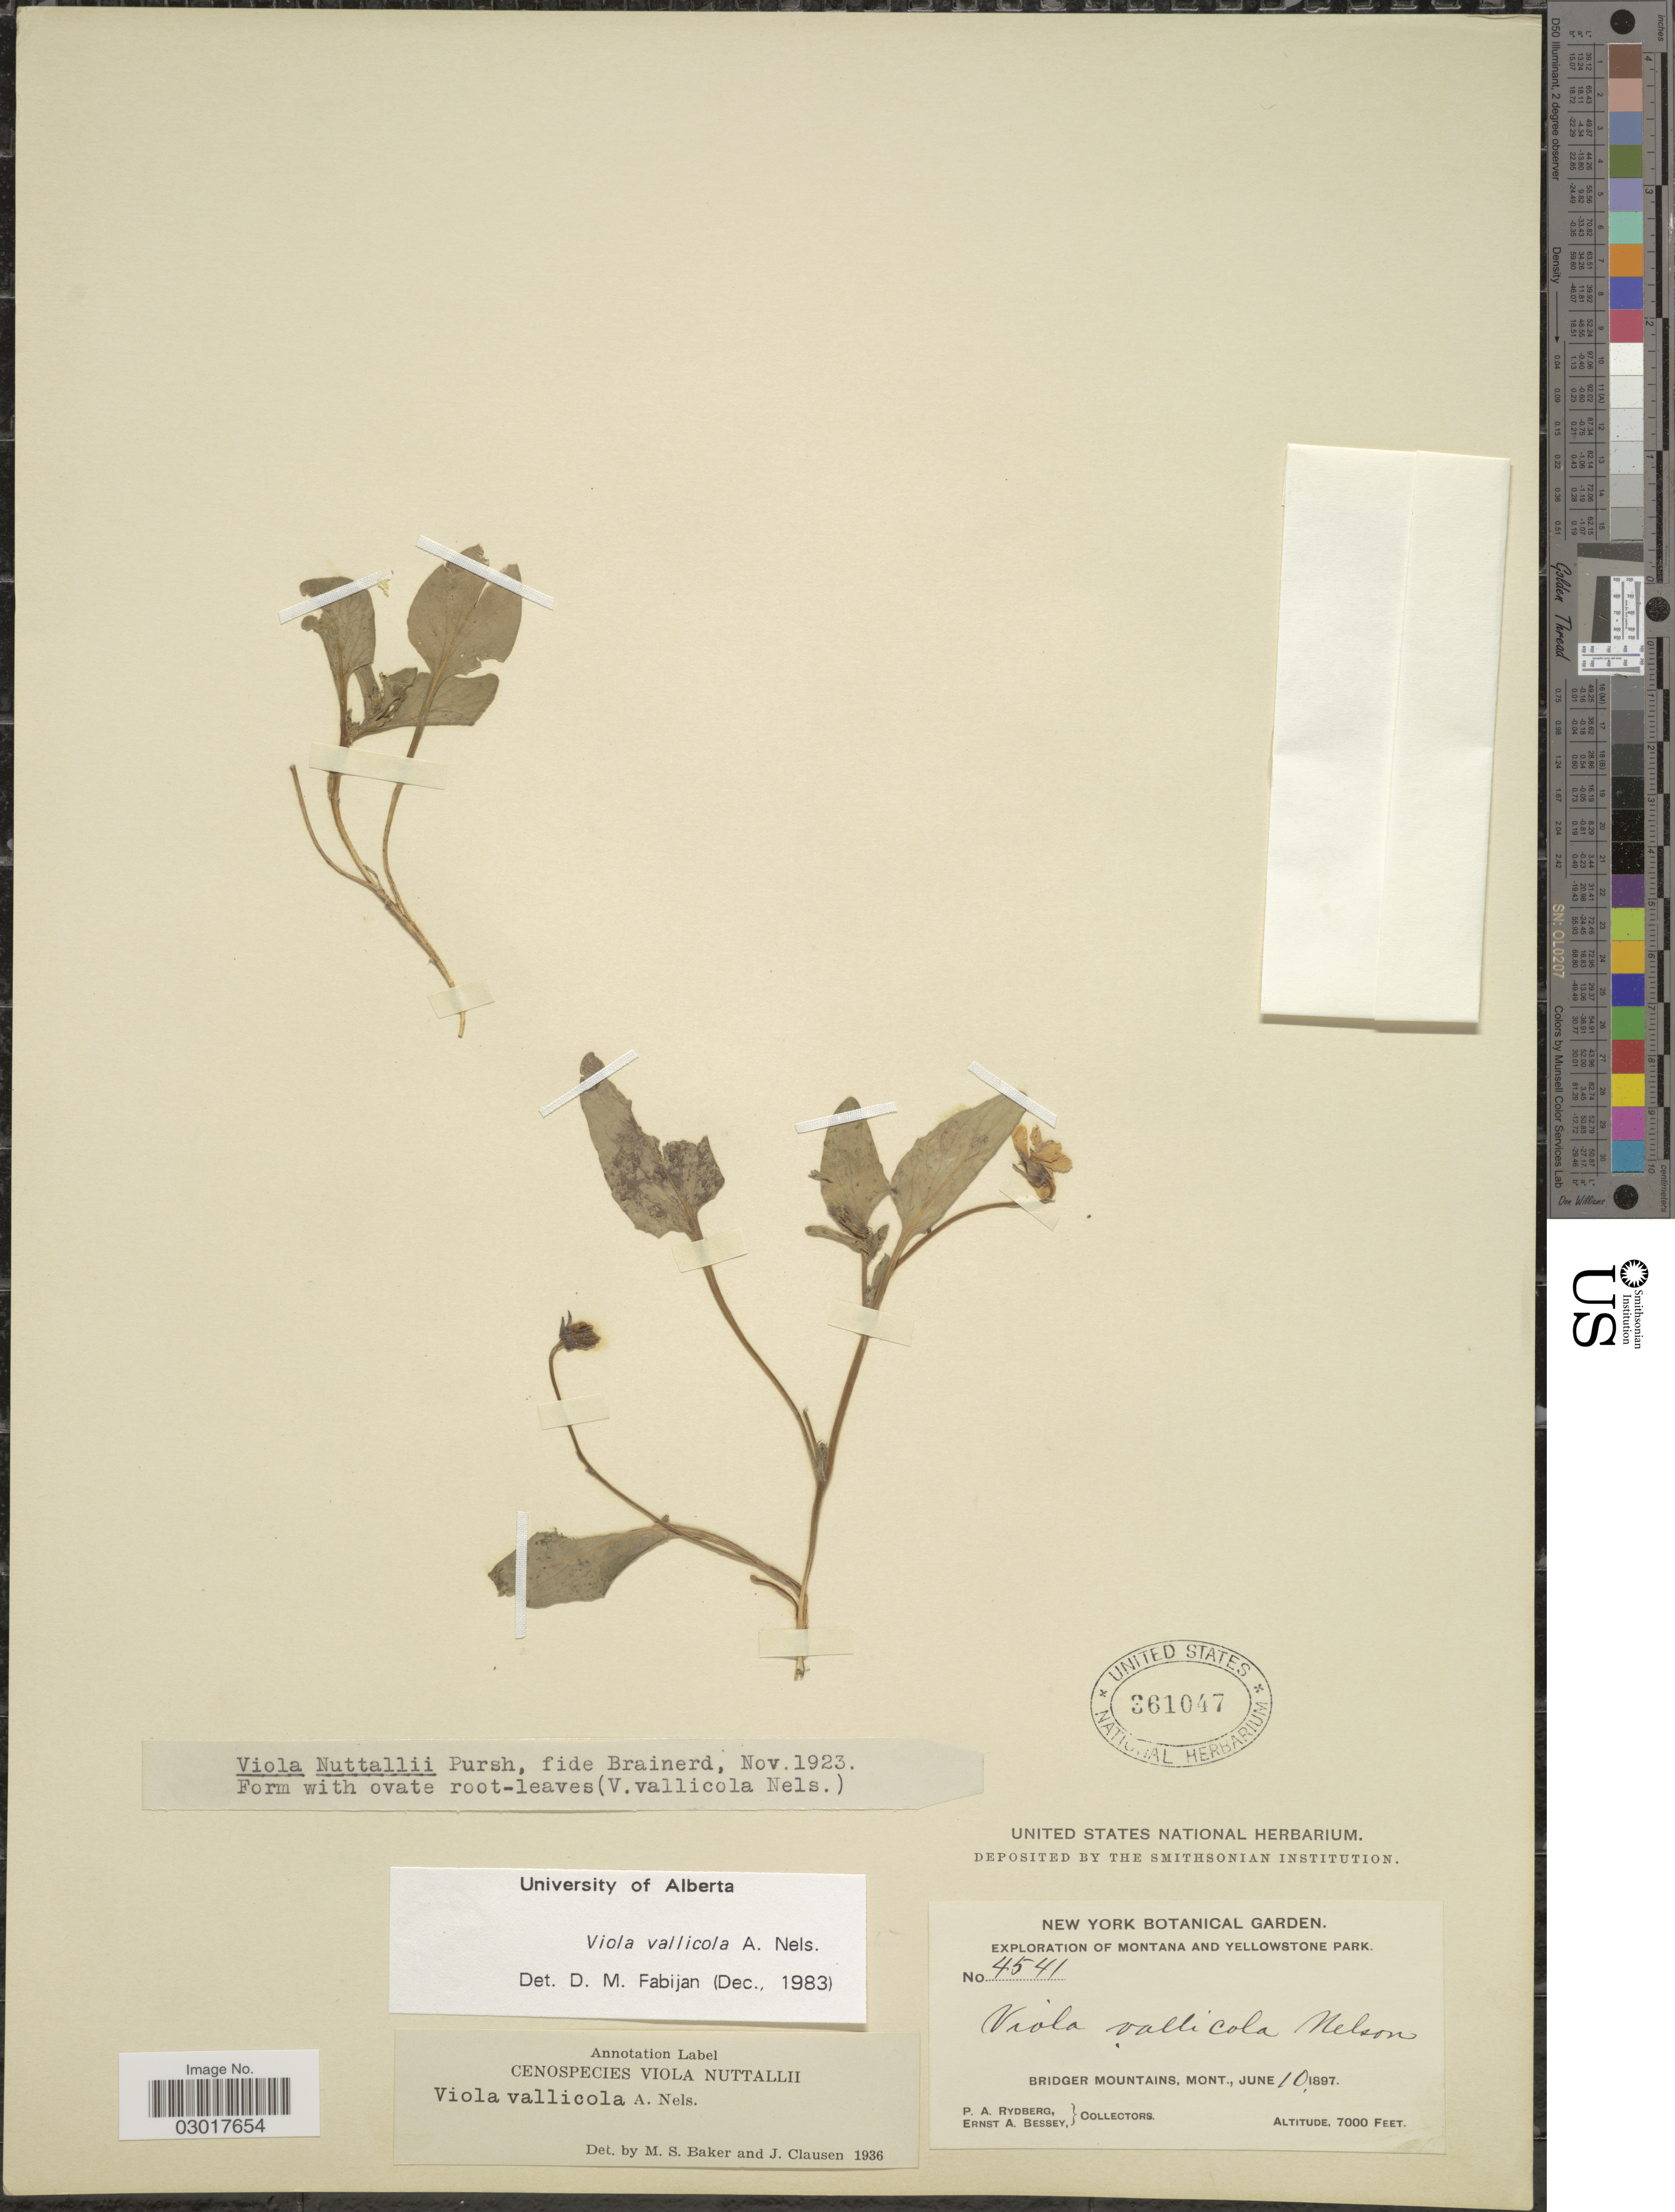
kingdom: Plantae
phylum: Tracheophyta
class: Magnoliopsida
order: Malpighiales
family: Violaceae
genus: Viola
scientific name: Viola vallicola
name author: A. Nelson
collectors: P. A. Rydberg & E. A. Bessey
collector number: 4541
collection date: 1897-06-10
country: United States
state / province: Montana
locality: Yellowstone Park. Bridger Mountains.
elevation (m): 2134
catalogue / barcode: US 361047